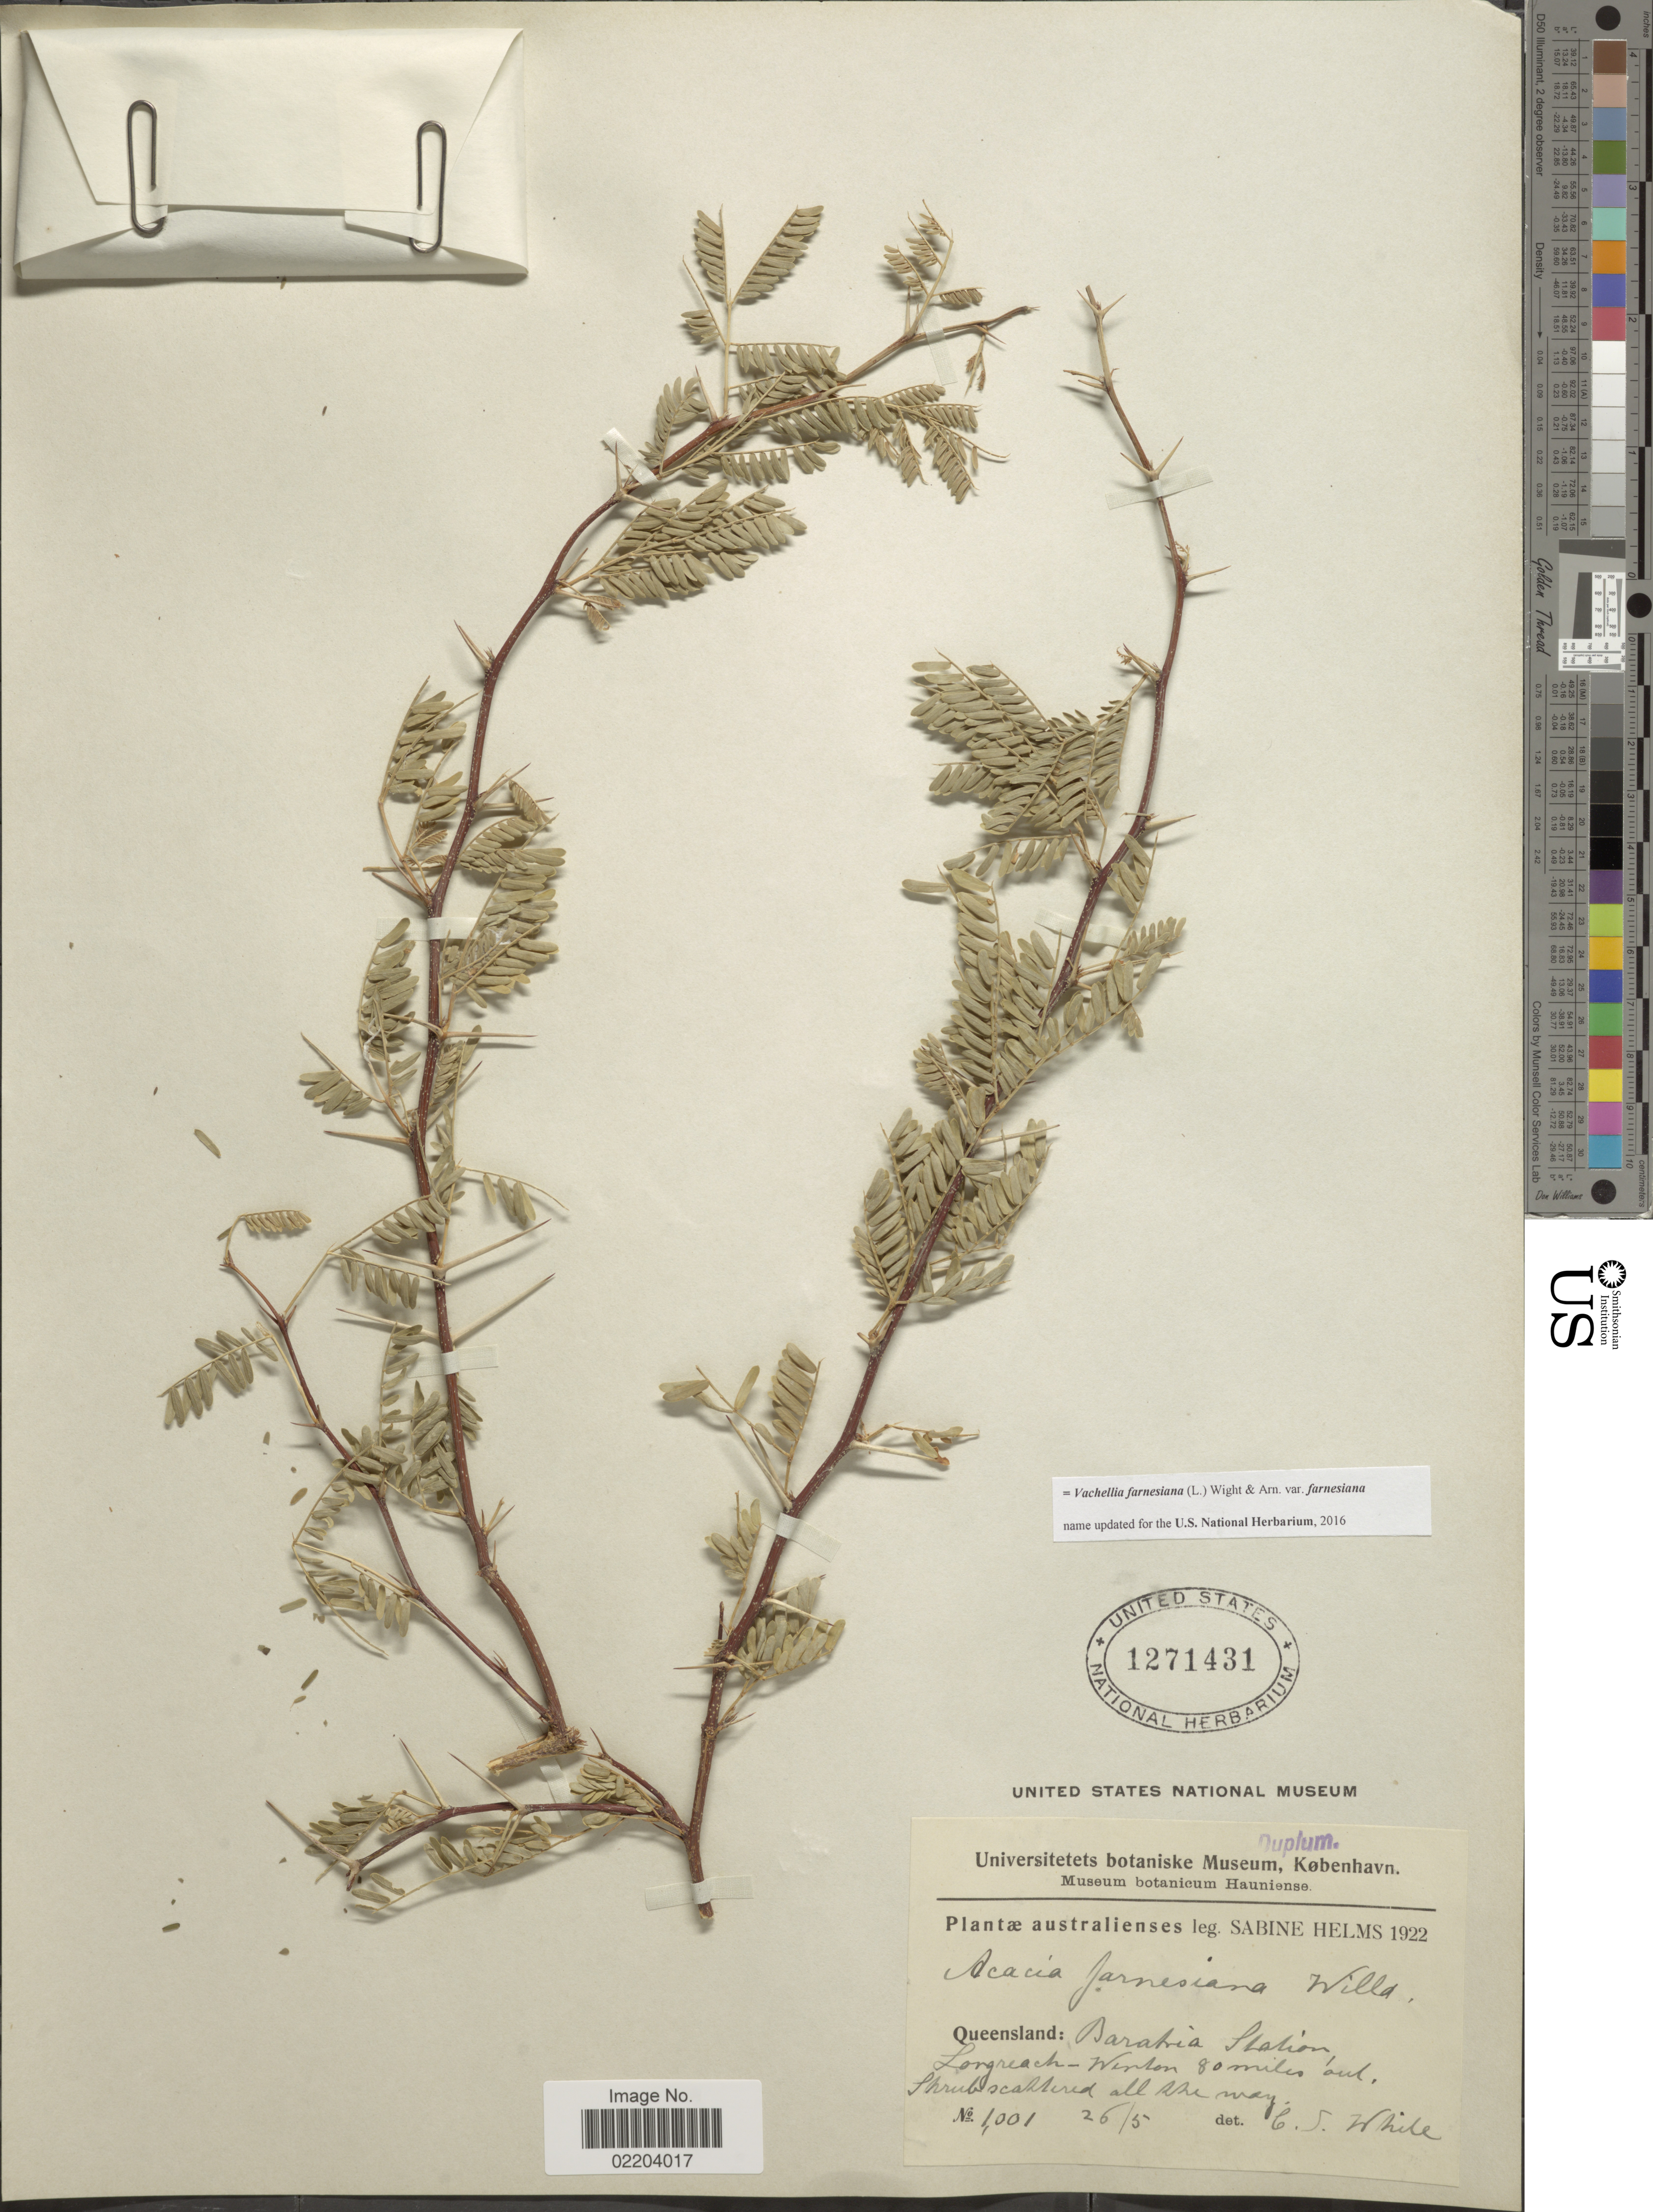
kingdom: Plantae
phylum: Tracheophyta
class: Magnoliopsida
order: Fabales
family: Fabaceae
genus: Vachellia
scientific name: Vachellia farnesiana var. farnesiana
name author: (L.) Wight & Arn.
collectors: S. Helms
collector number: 1001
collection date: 1922-05-26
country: Australia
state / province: Queensland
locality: Queensland: Baratria Station, Longreach-Werton 80 miles out.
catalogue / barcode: US 1271431